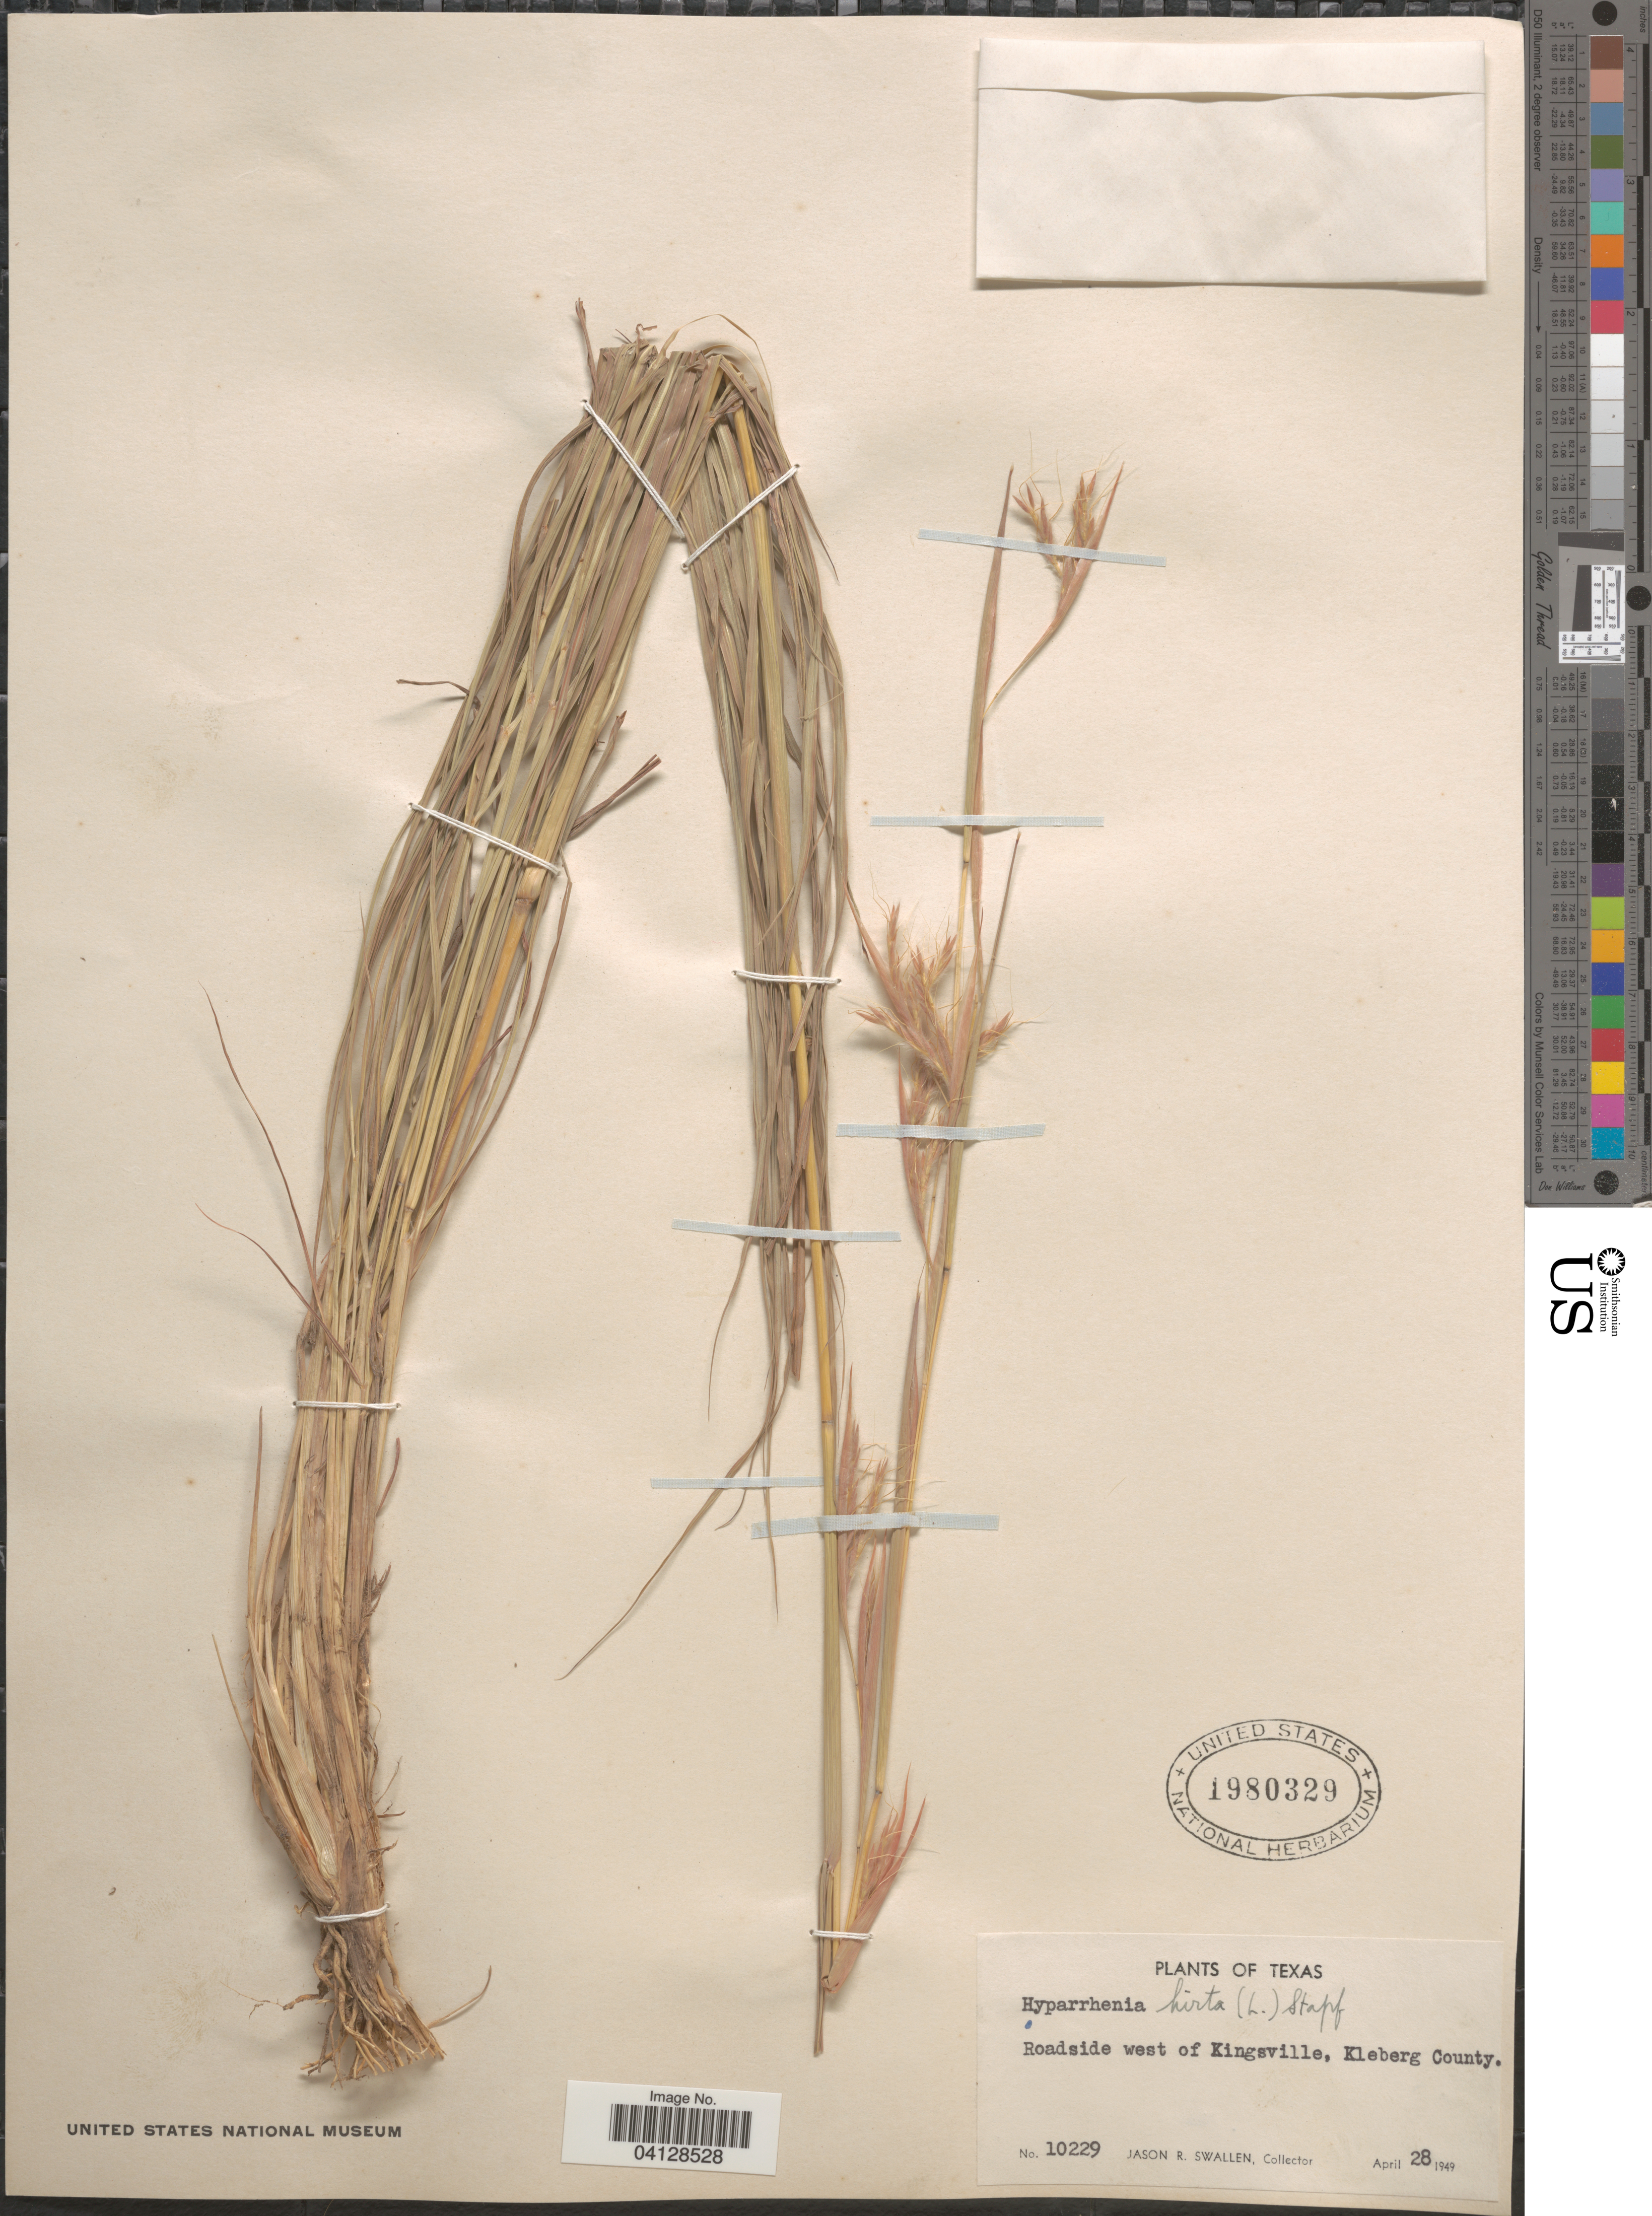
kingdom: Plantae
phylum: Tracheophyta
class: Liliopsida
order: Poales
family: Poaceae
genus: Hyparrhenia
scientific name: Hyparrhenia hirta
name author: (Nees) Stapf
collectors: J. R. Swallen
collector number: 10229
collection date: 1949-04-28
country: United States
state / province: Texas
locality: Roadside west of Kingsville, Kleberg County.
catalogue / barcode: US 1980329